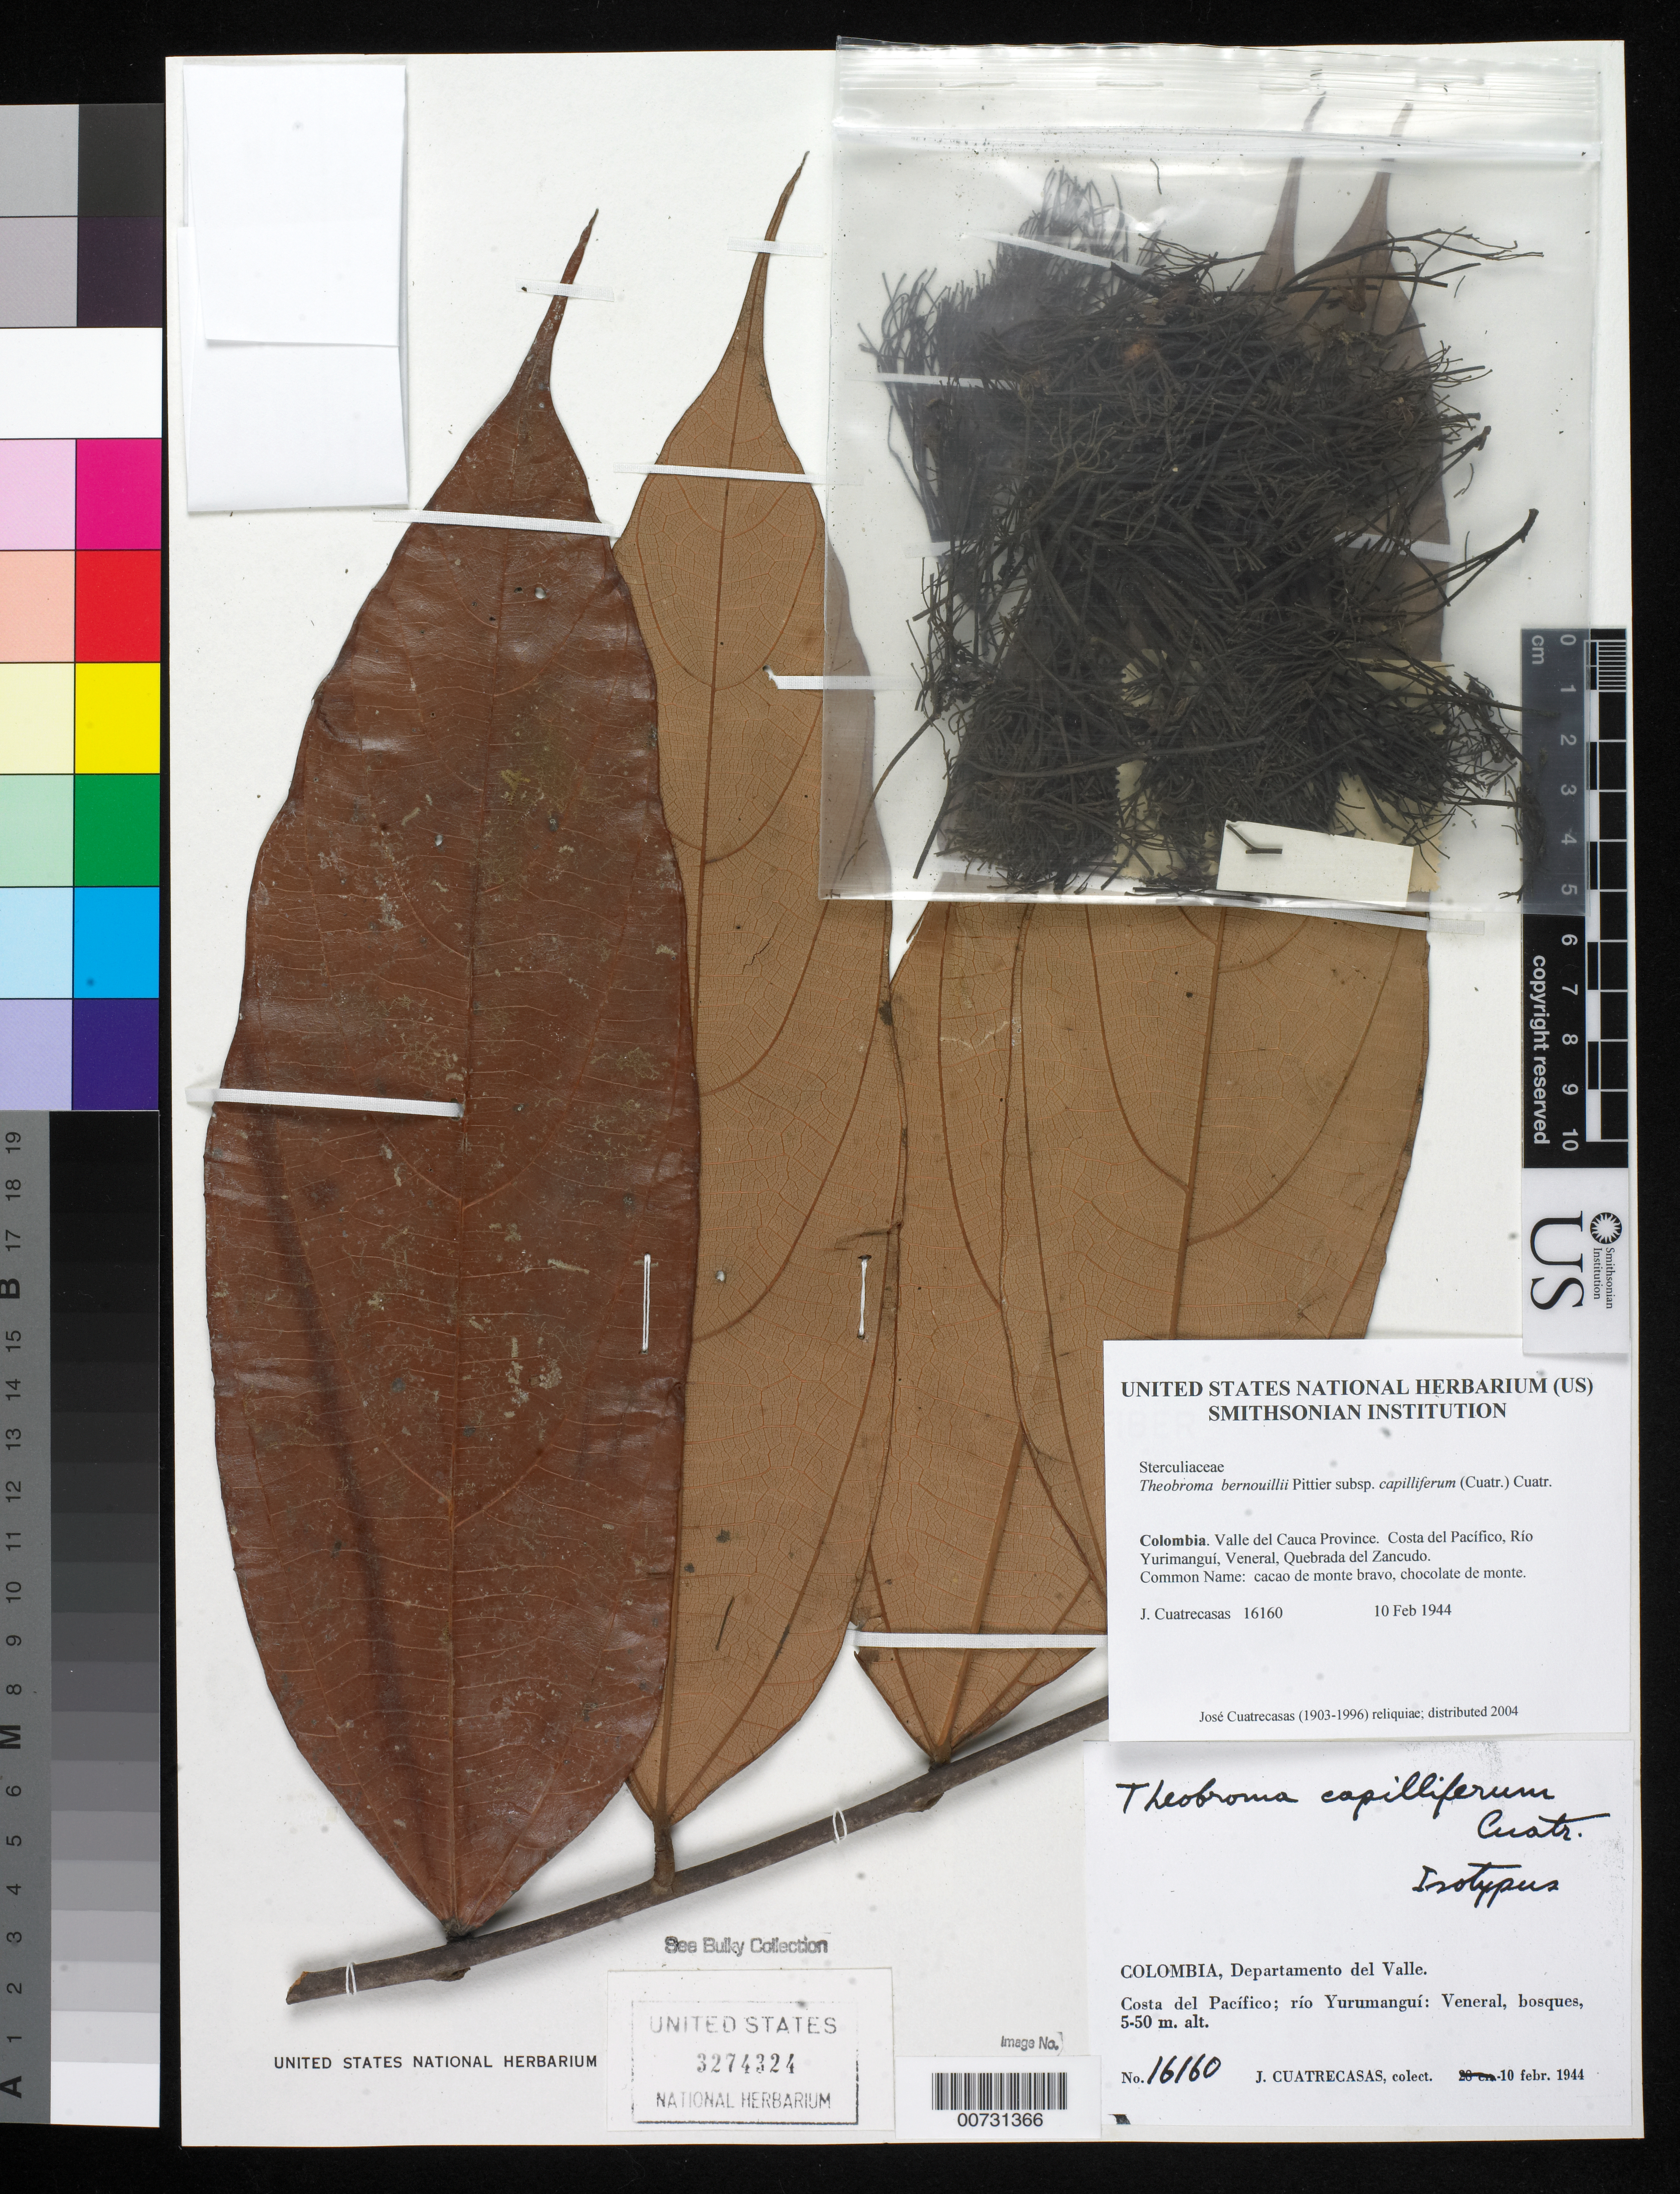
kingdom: Plantae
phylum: Tracheophyta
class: Magnoliopsida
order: Malvales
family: Malvaceae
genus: Theobroma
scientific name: Theobroma capilliferum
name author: Cuatrec.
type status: Isotype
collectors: J. Cuatrecasas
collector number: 16160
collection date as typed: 10 Feb 1944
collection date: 1944-02-10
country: Colombia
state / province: Valle del Cauca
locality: Costa del Pacífico; río Yurumanguí.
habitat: Veneral, bosques.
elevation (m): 5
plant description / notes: Bulky fruit filed separately.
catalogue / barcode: US 3274324